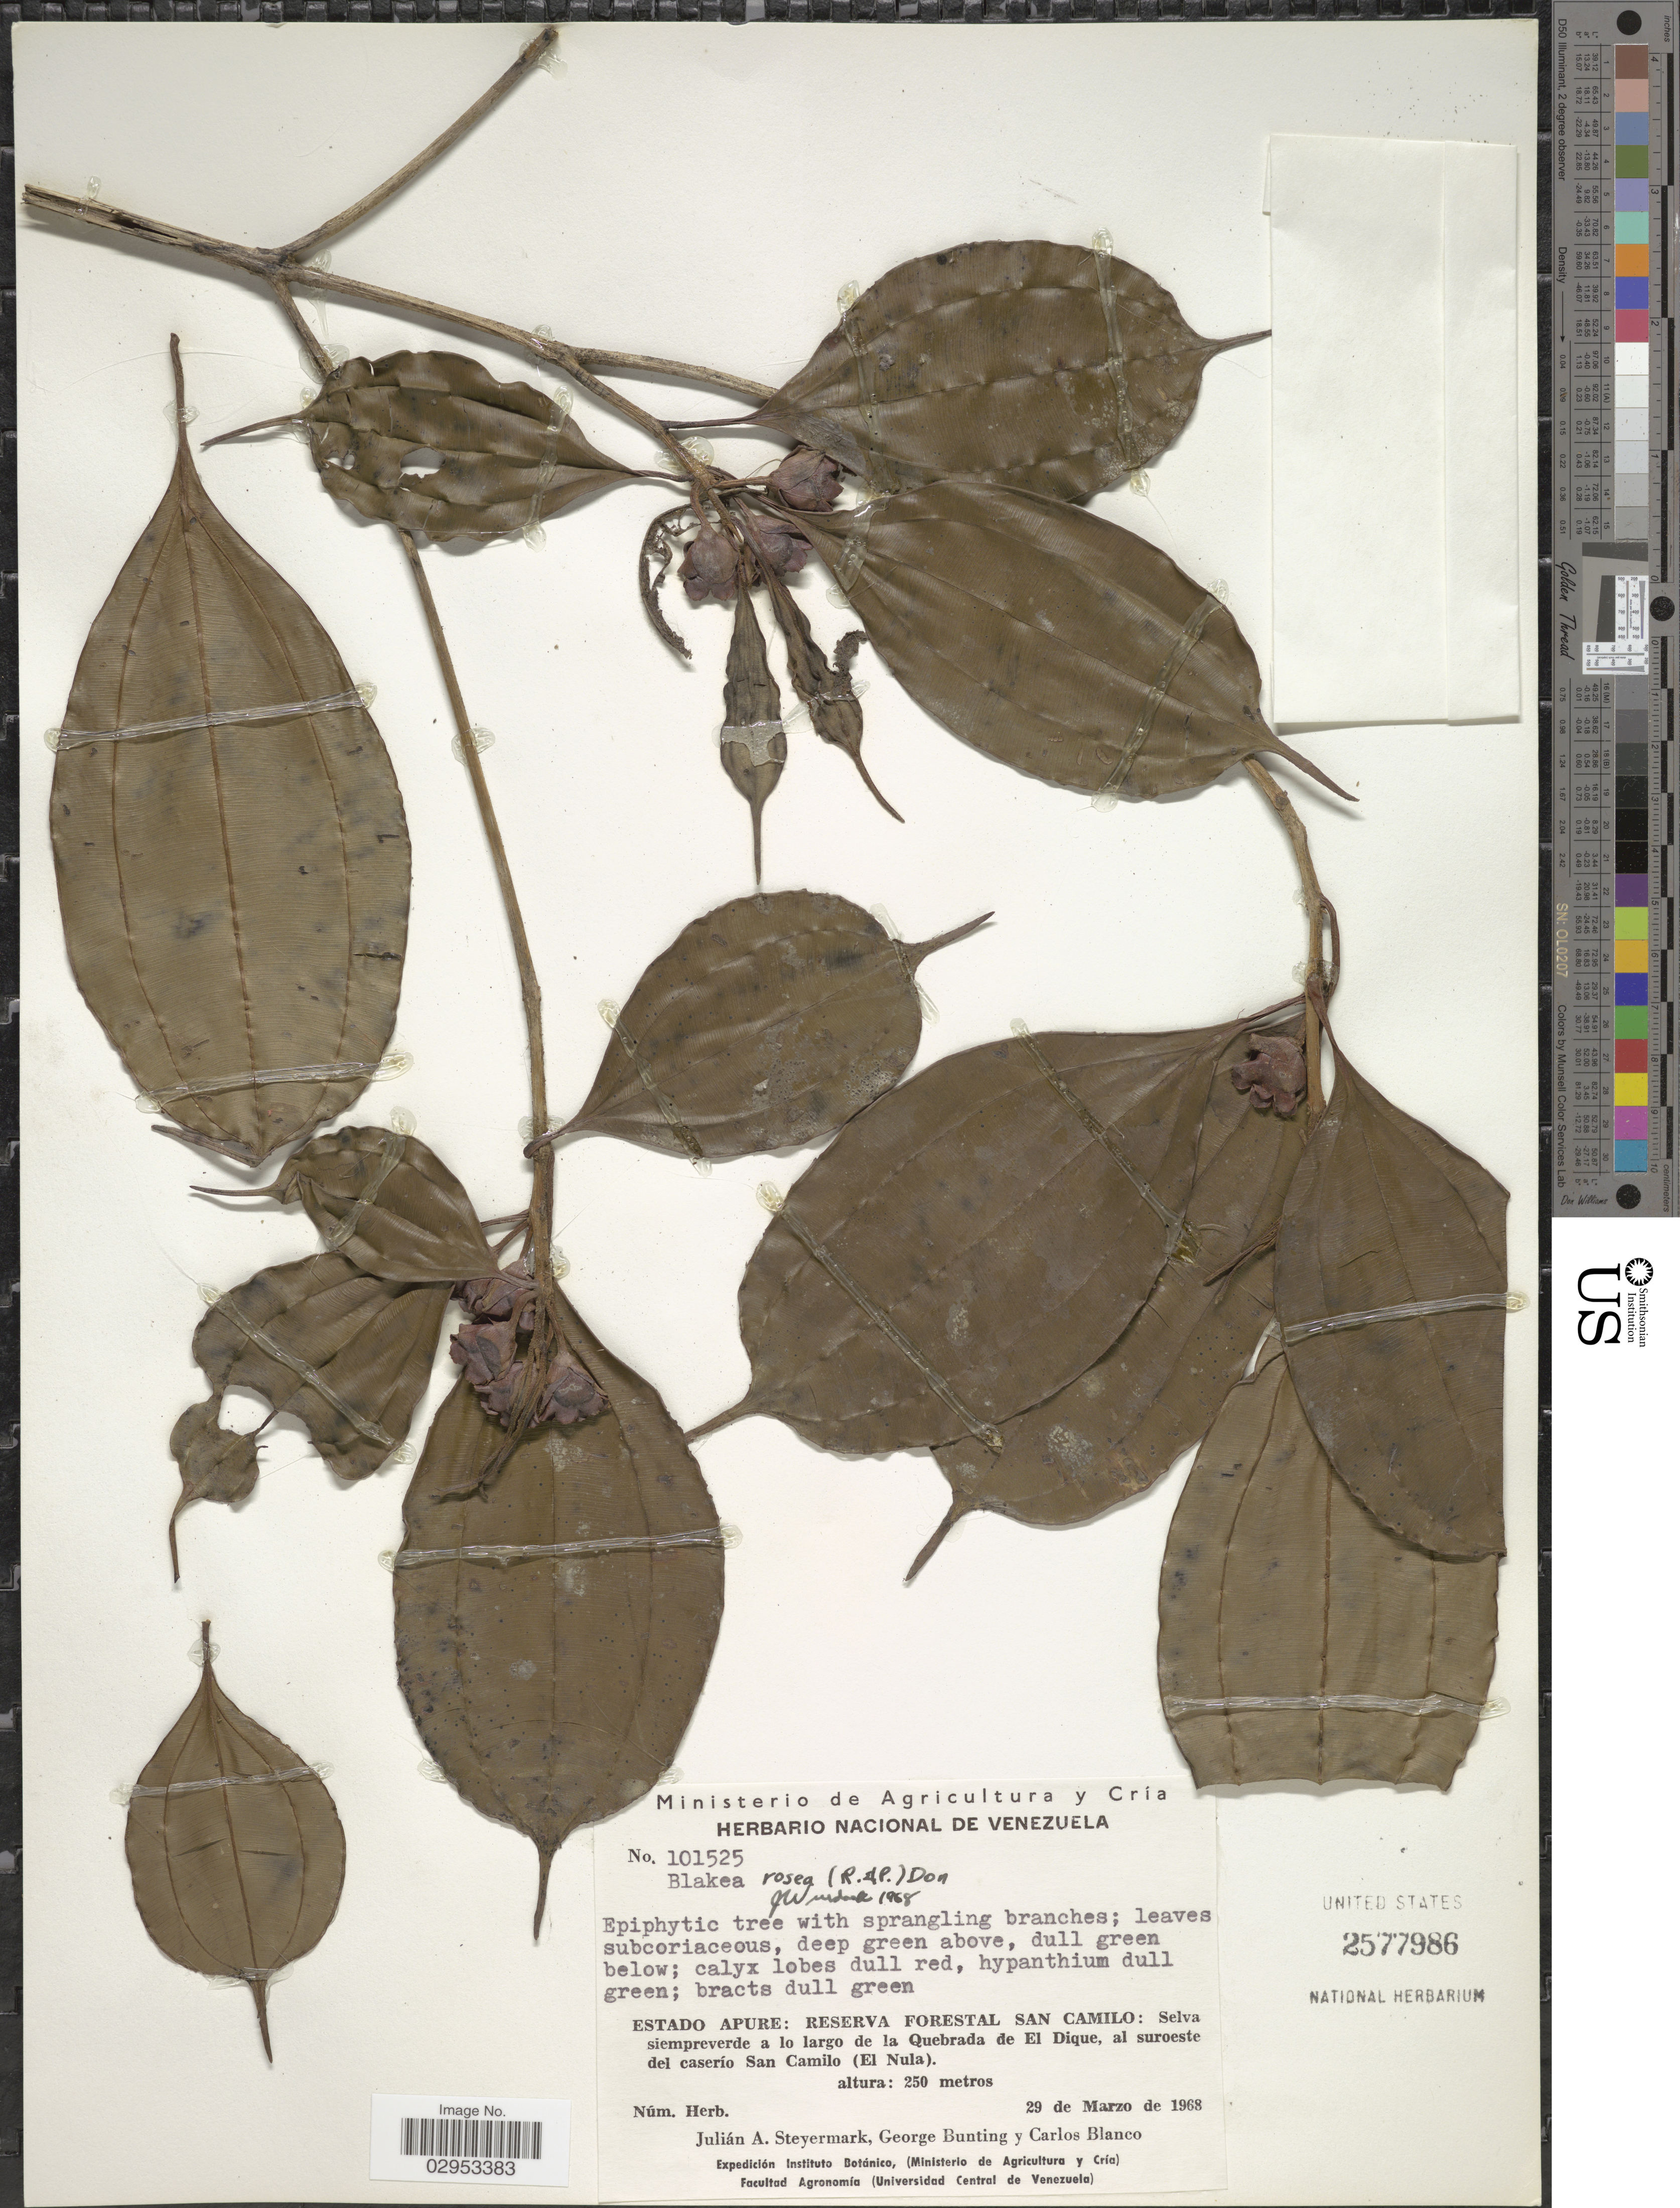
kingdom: Plantae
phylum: Tracheophyta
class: Magnoliopsida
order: Myrtales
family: Melastomataceae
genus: Blakea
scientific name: Blakea rosea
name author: D. Don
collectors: J. Steyermark, G. S. Bunting & C. Blanco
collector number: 101525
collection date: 1968-03-29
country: Venezuela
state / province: Apure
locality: Reserva Florestal San Camilo: Selva siempreverde a lo largo de la Quebrada de El Dique, al suroeste del caserío San Camilo (El Nula).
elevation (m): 250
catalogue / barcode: US 2577986